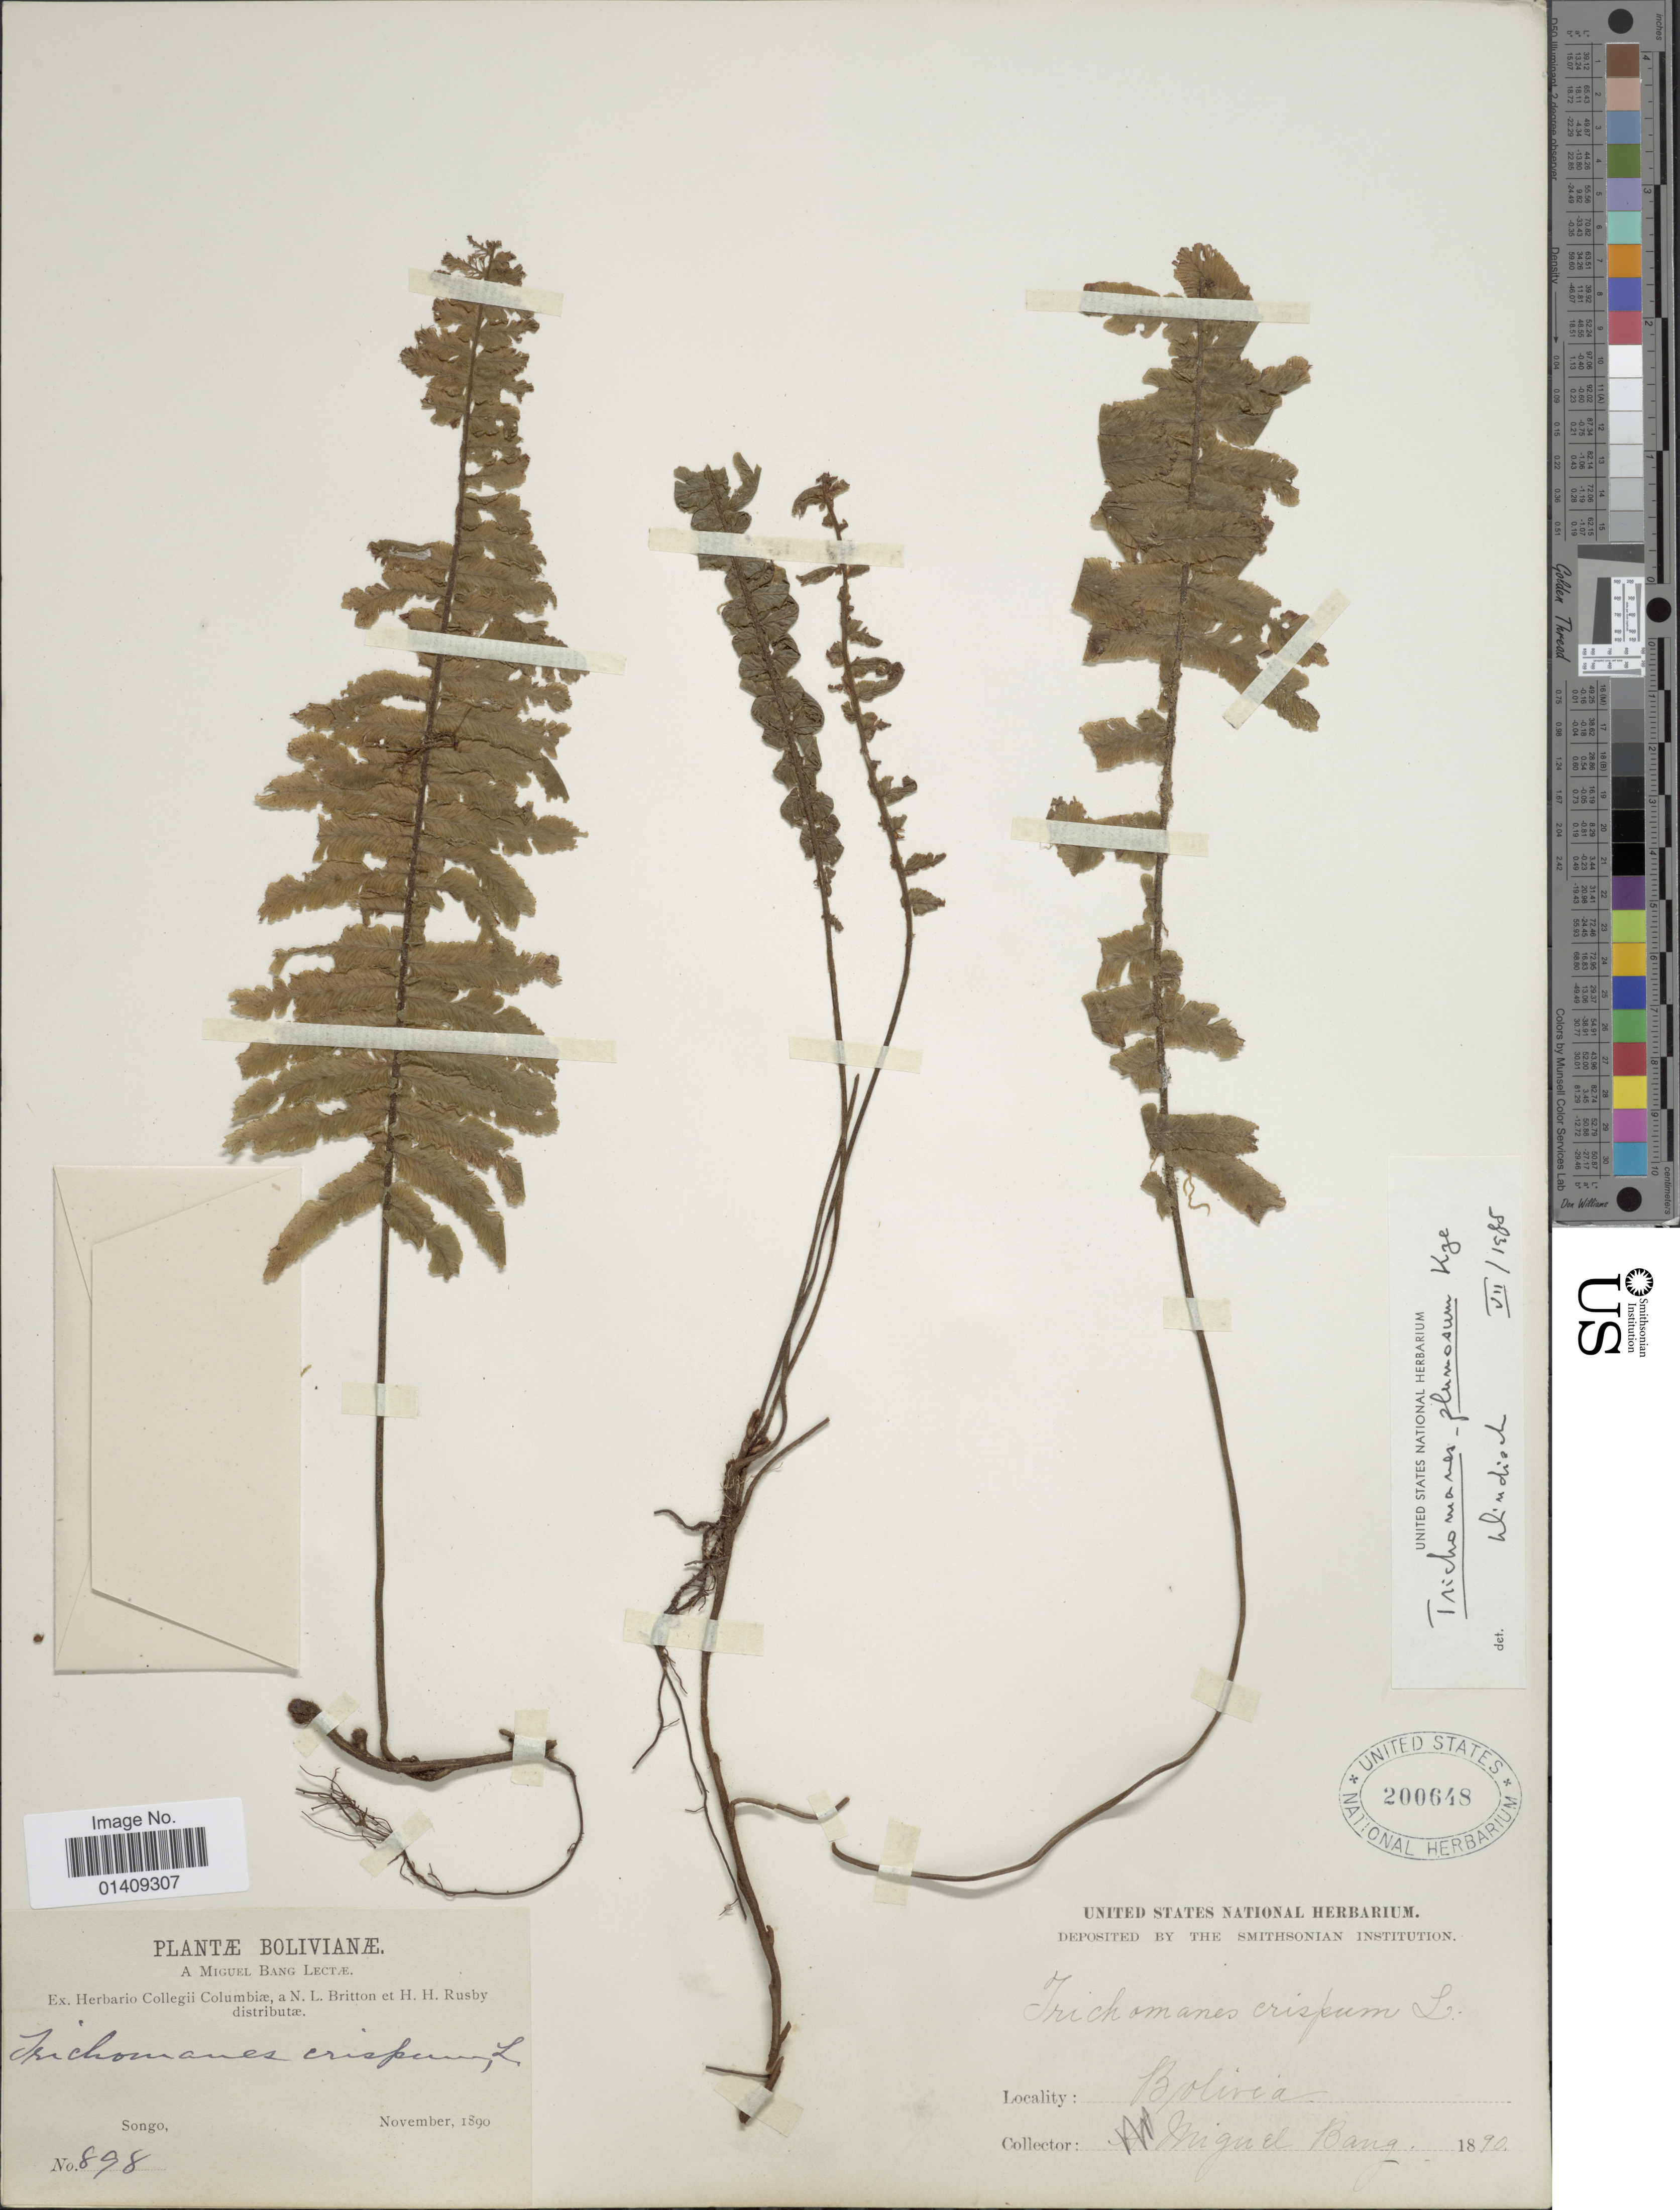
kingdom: Plantae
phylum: Tracheophyta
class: Polypodiopsida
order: Hymenophyllales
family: Hymenophyllaceae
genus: Trichomanes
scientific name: Trichomanes plumosum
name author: Kunze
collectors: M. Bang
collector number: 898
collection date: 1890-11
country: Bolivia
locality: Songo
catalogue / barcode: US 200648